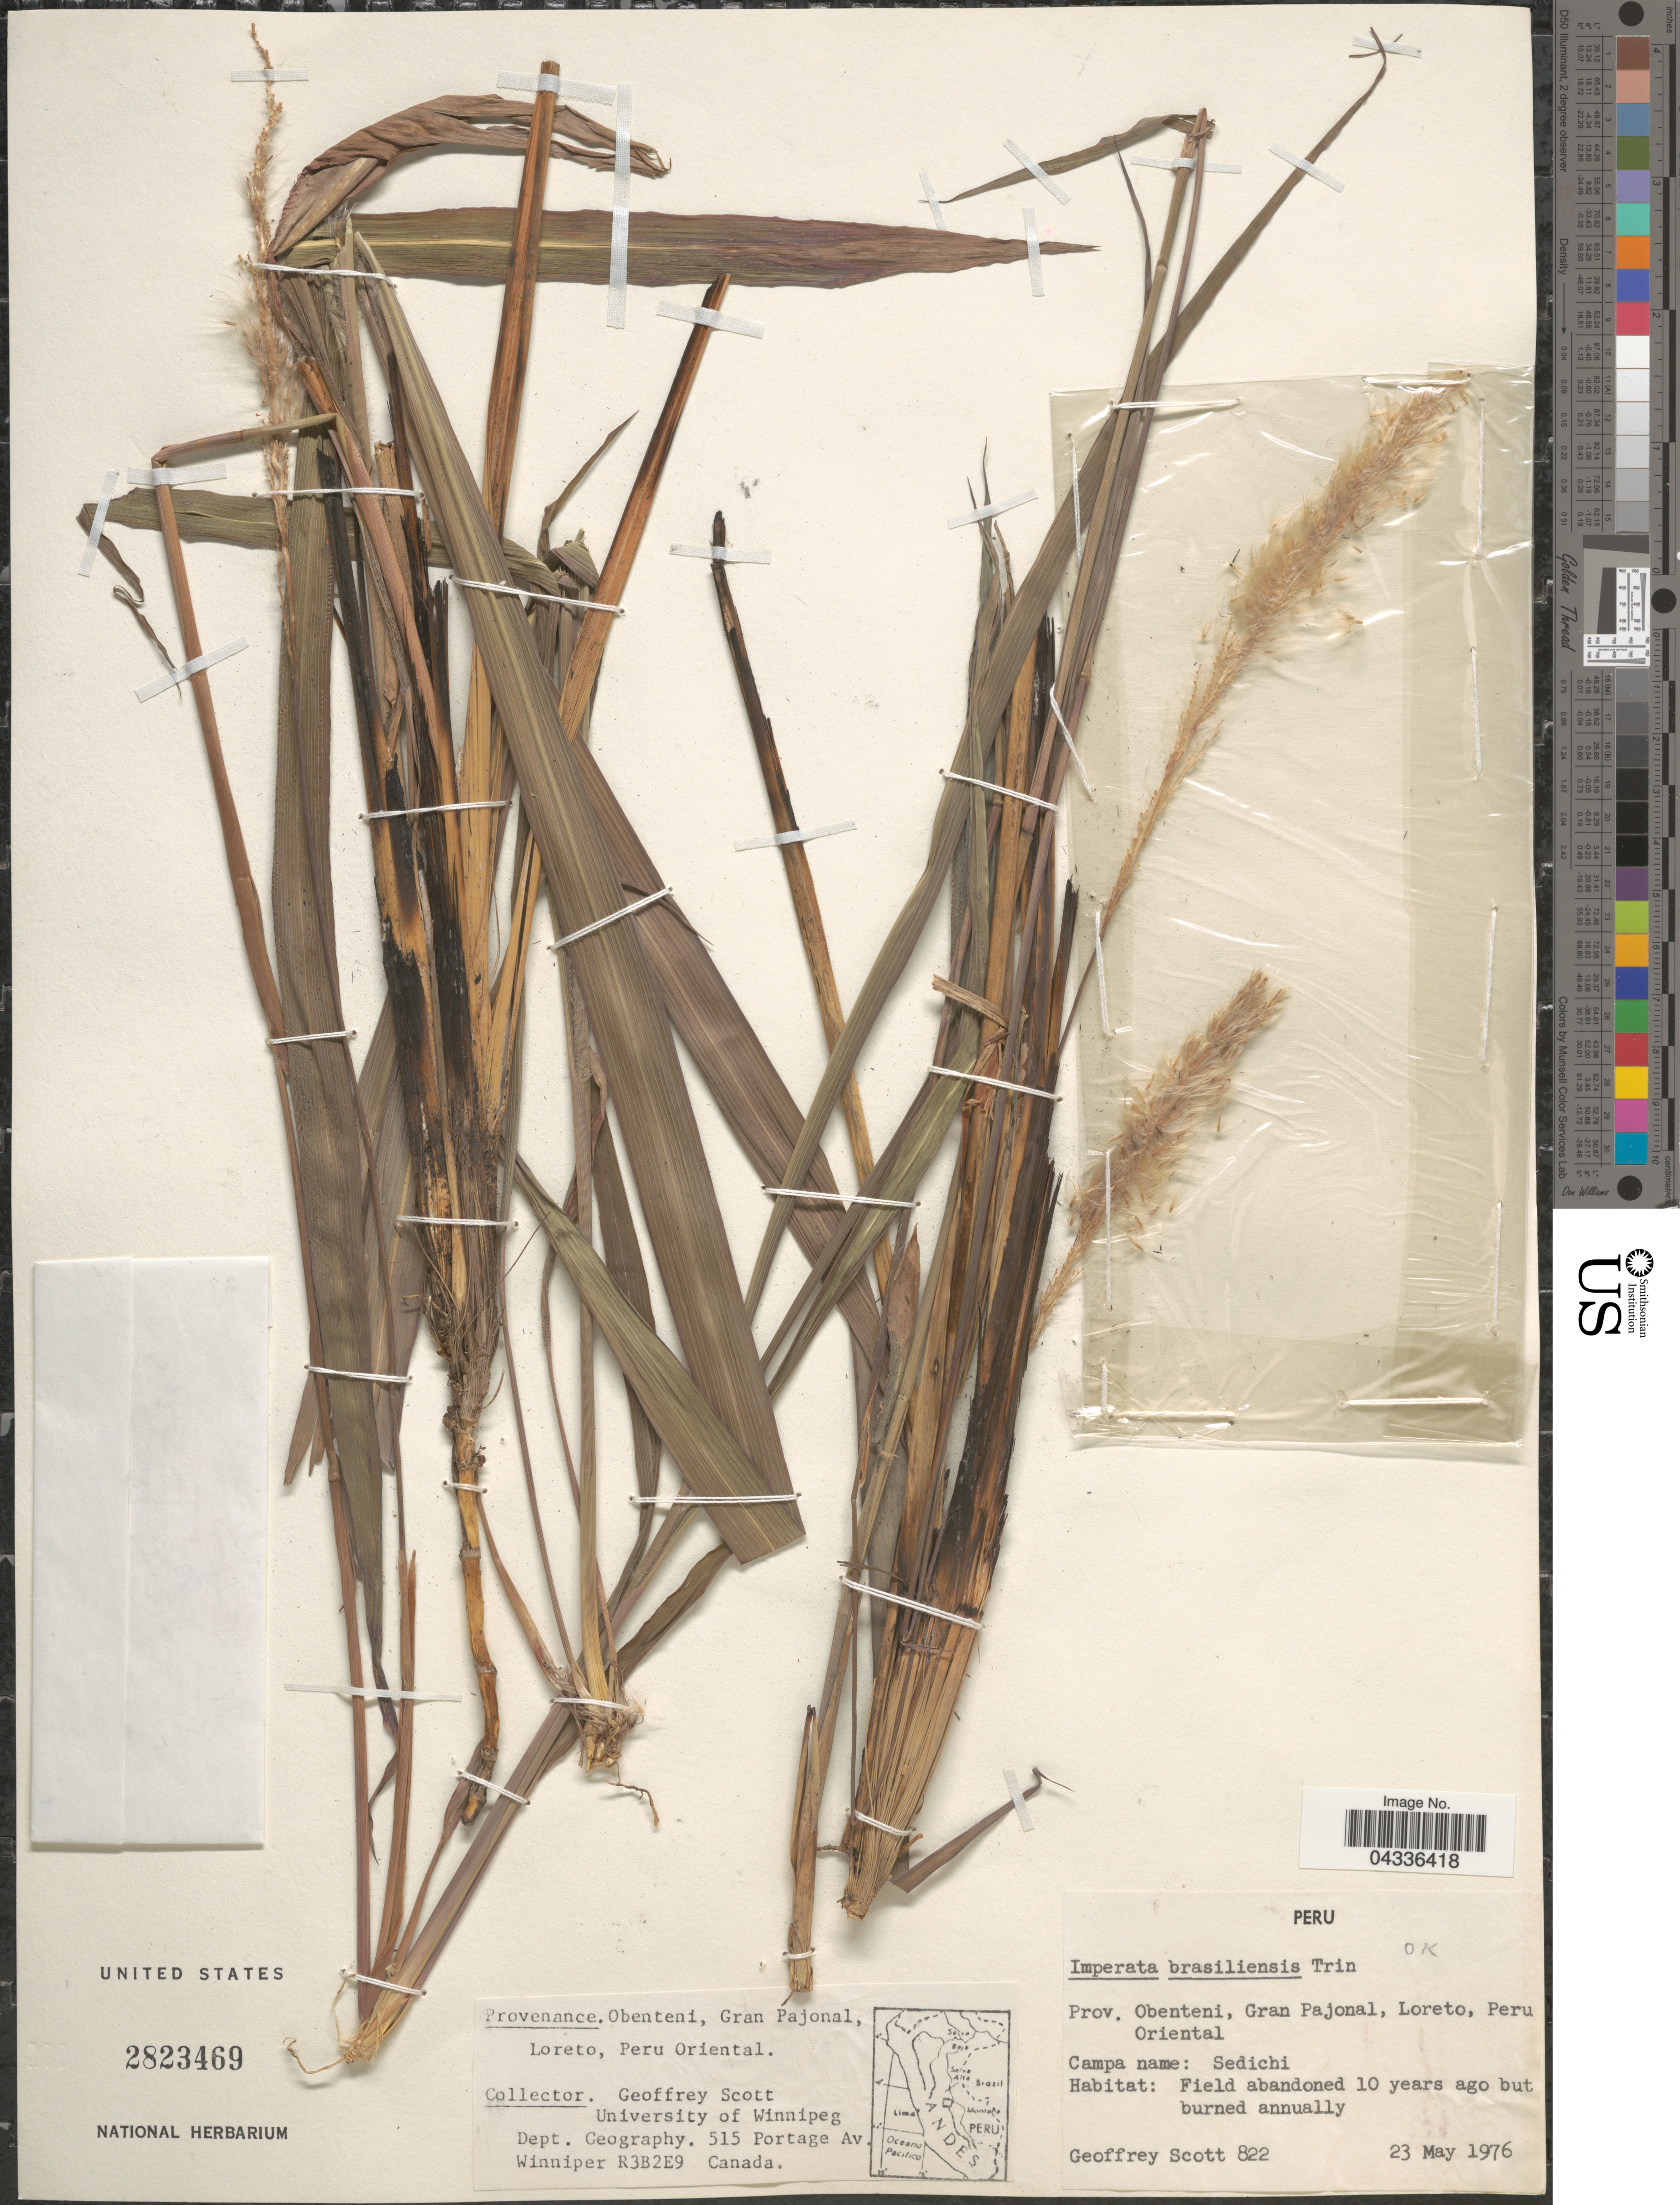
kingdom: Plantae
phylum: Tracheophyta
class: Liliopsida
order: Poales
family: Poaceae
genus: Imperata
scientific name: Imperata brasiliensis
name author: Trin.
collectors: G. Scott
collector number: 822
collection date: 1976-05-23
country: Peru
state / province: Loreto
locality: Prov. Obenteni, Gran Pajonal, Peru Oriental.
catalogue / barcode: US 2823469